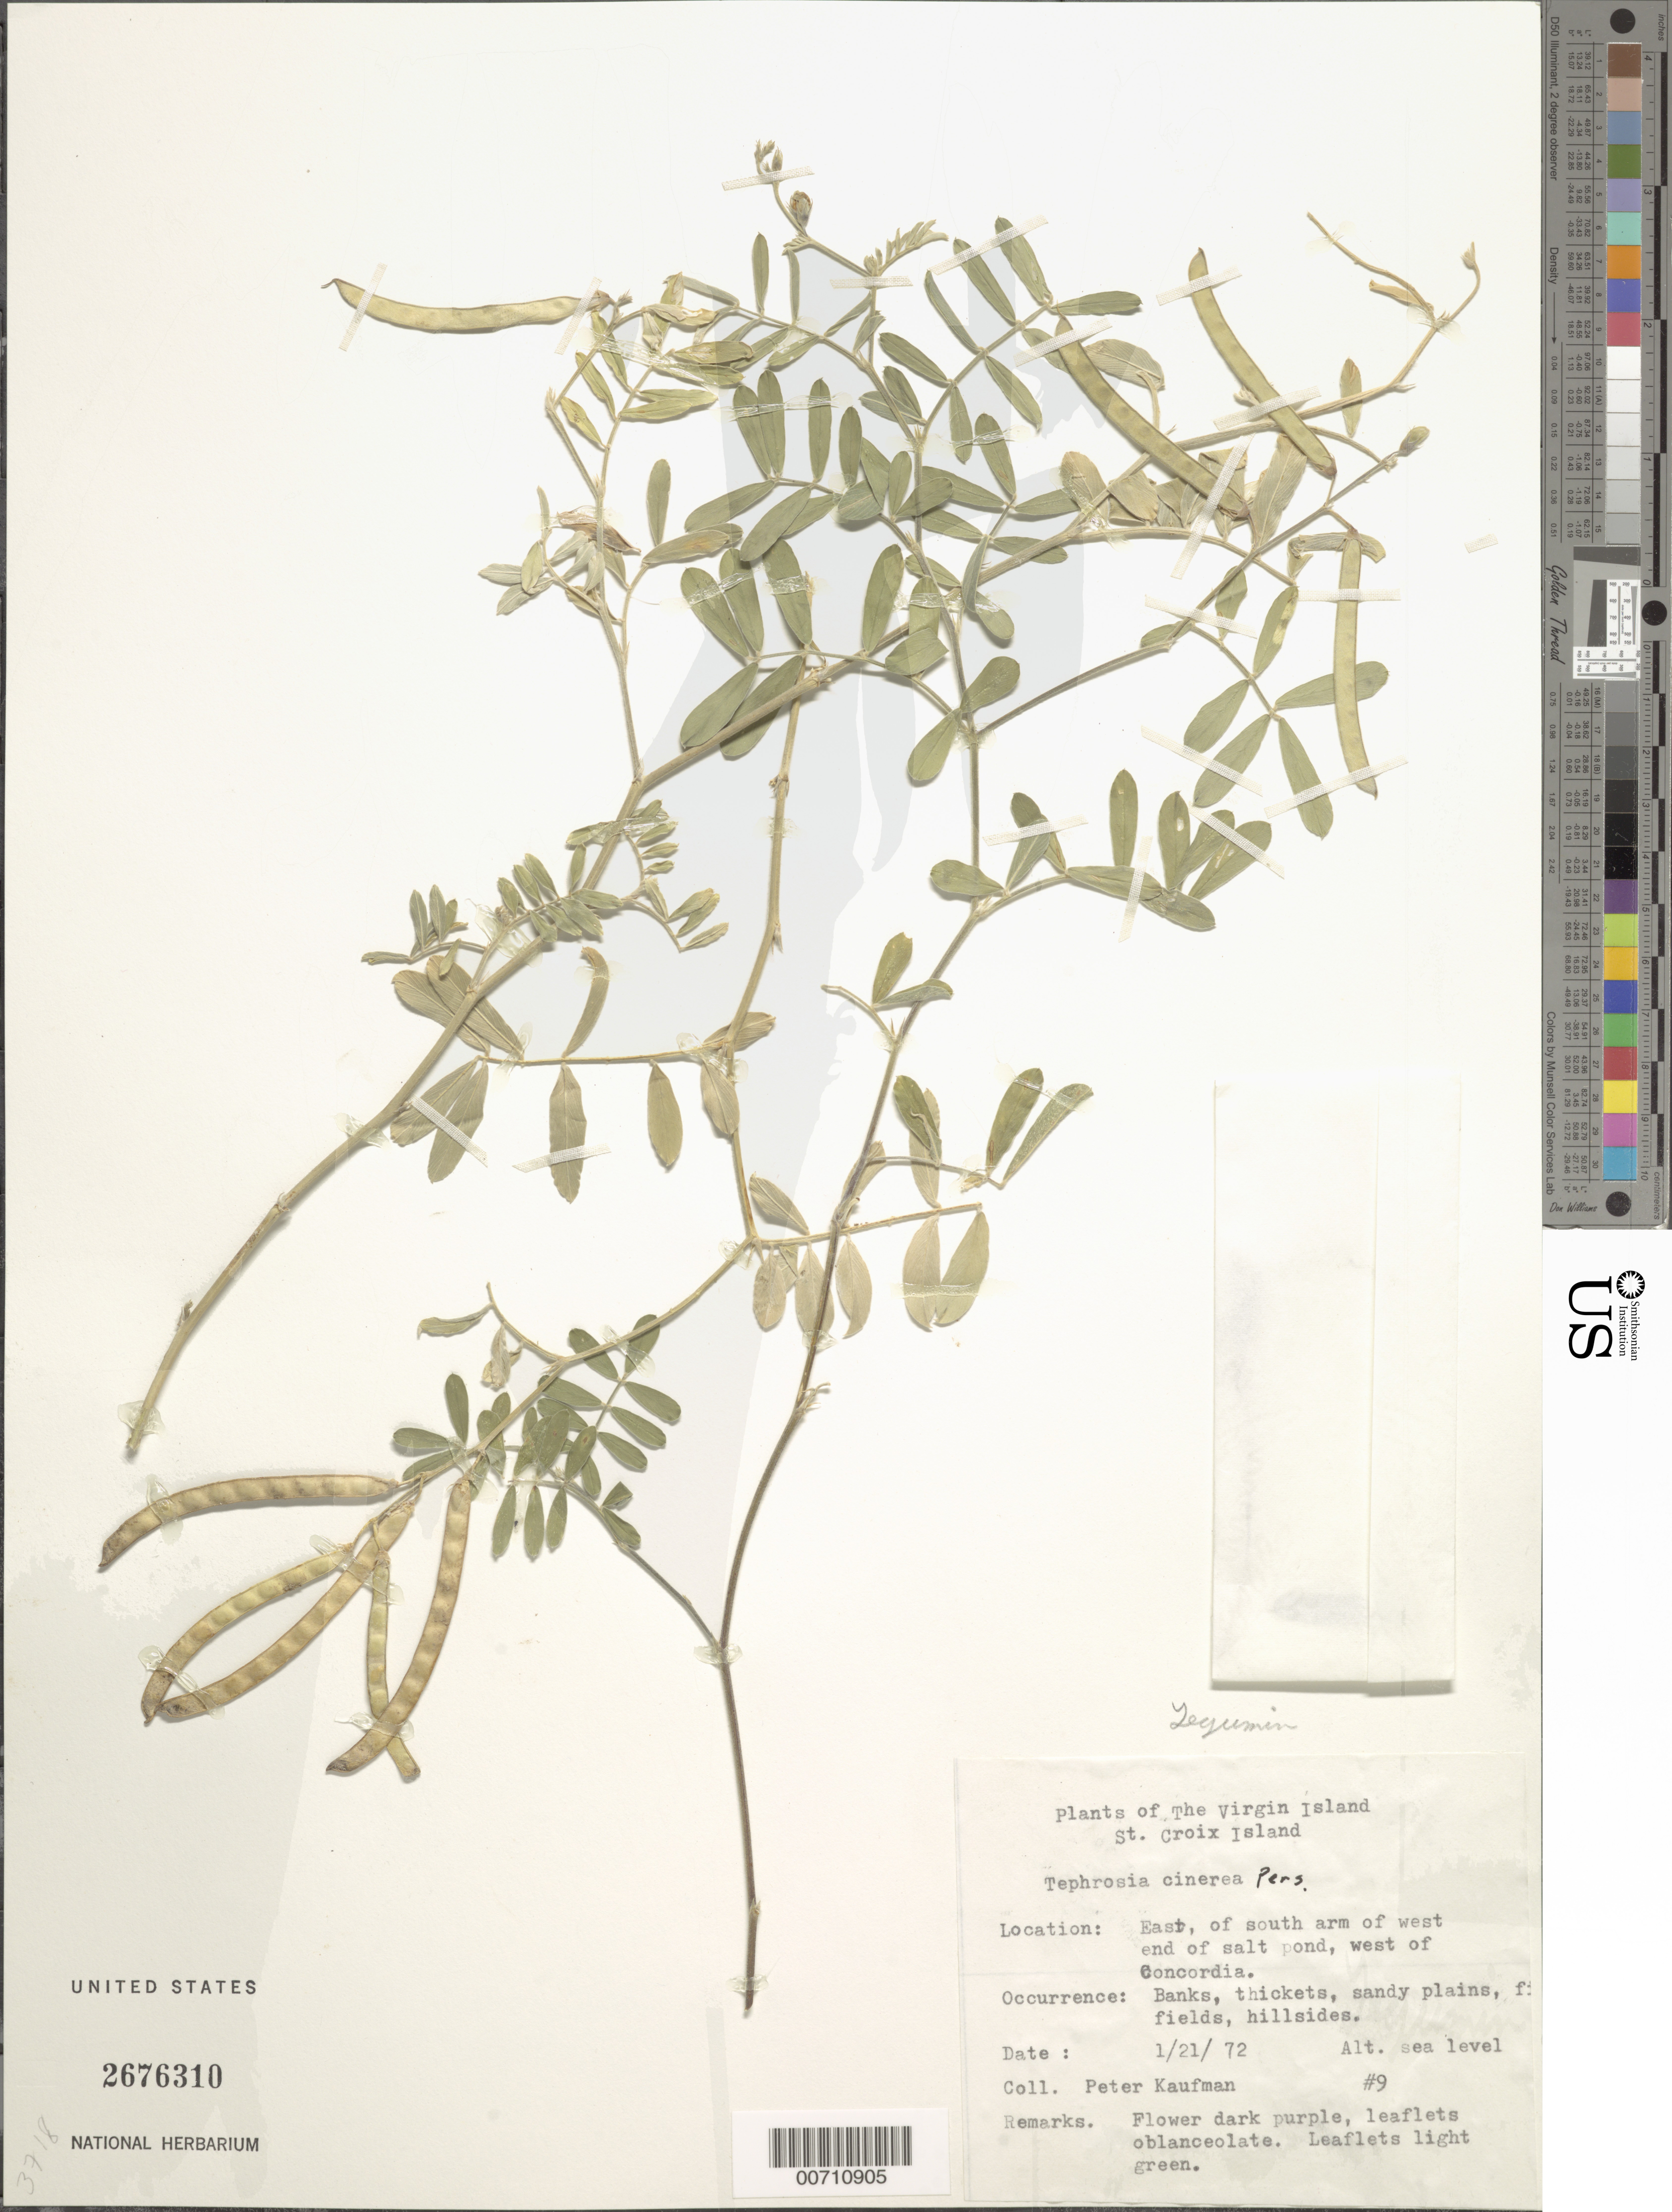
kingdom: Plantae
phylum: Tracheophyta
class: Magnoliopsida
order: Fabales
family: Fabaceae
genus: Tephrosia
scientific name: Tephrosia cinerea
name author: (L.) Pers.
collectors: P. Kaufman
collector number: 9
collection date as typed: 21 Jan 1972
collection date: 1972-01-21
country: U.S. Virgin Islands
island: St. Croix Island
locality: East of South arm of West end of salt pond, W of Concordia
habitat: Banks, thickets, sandy plains, fields, hillsides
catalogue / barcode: US 2676310